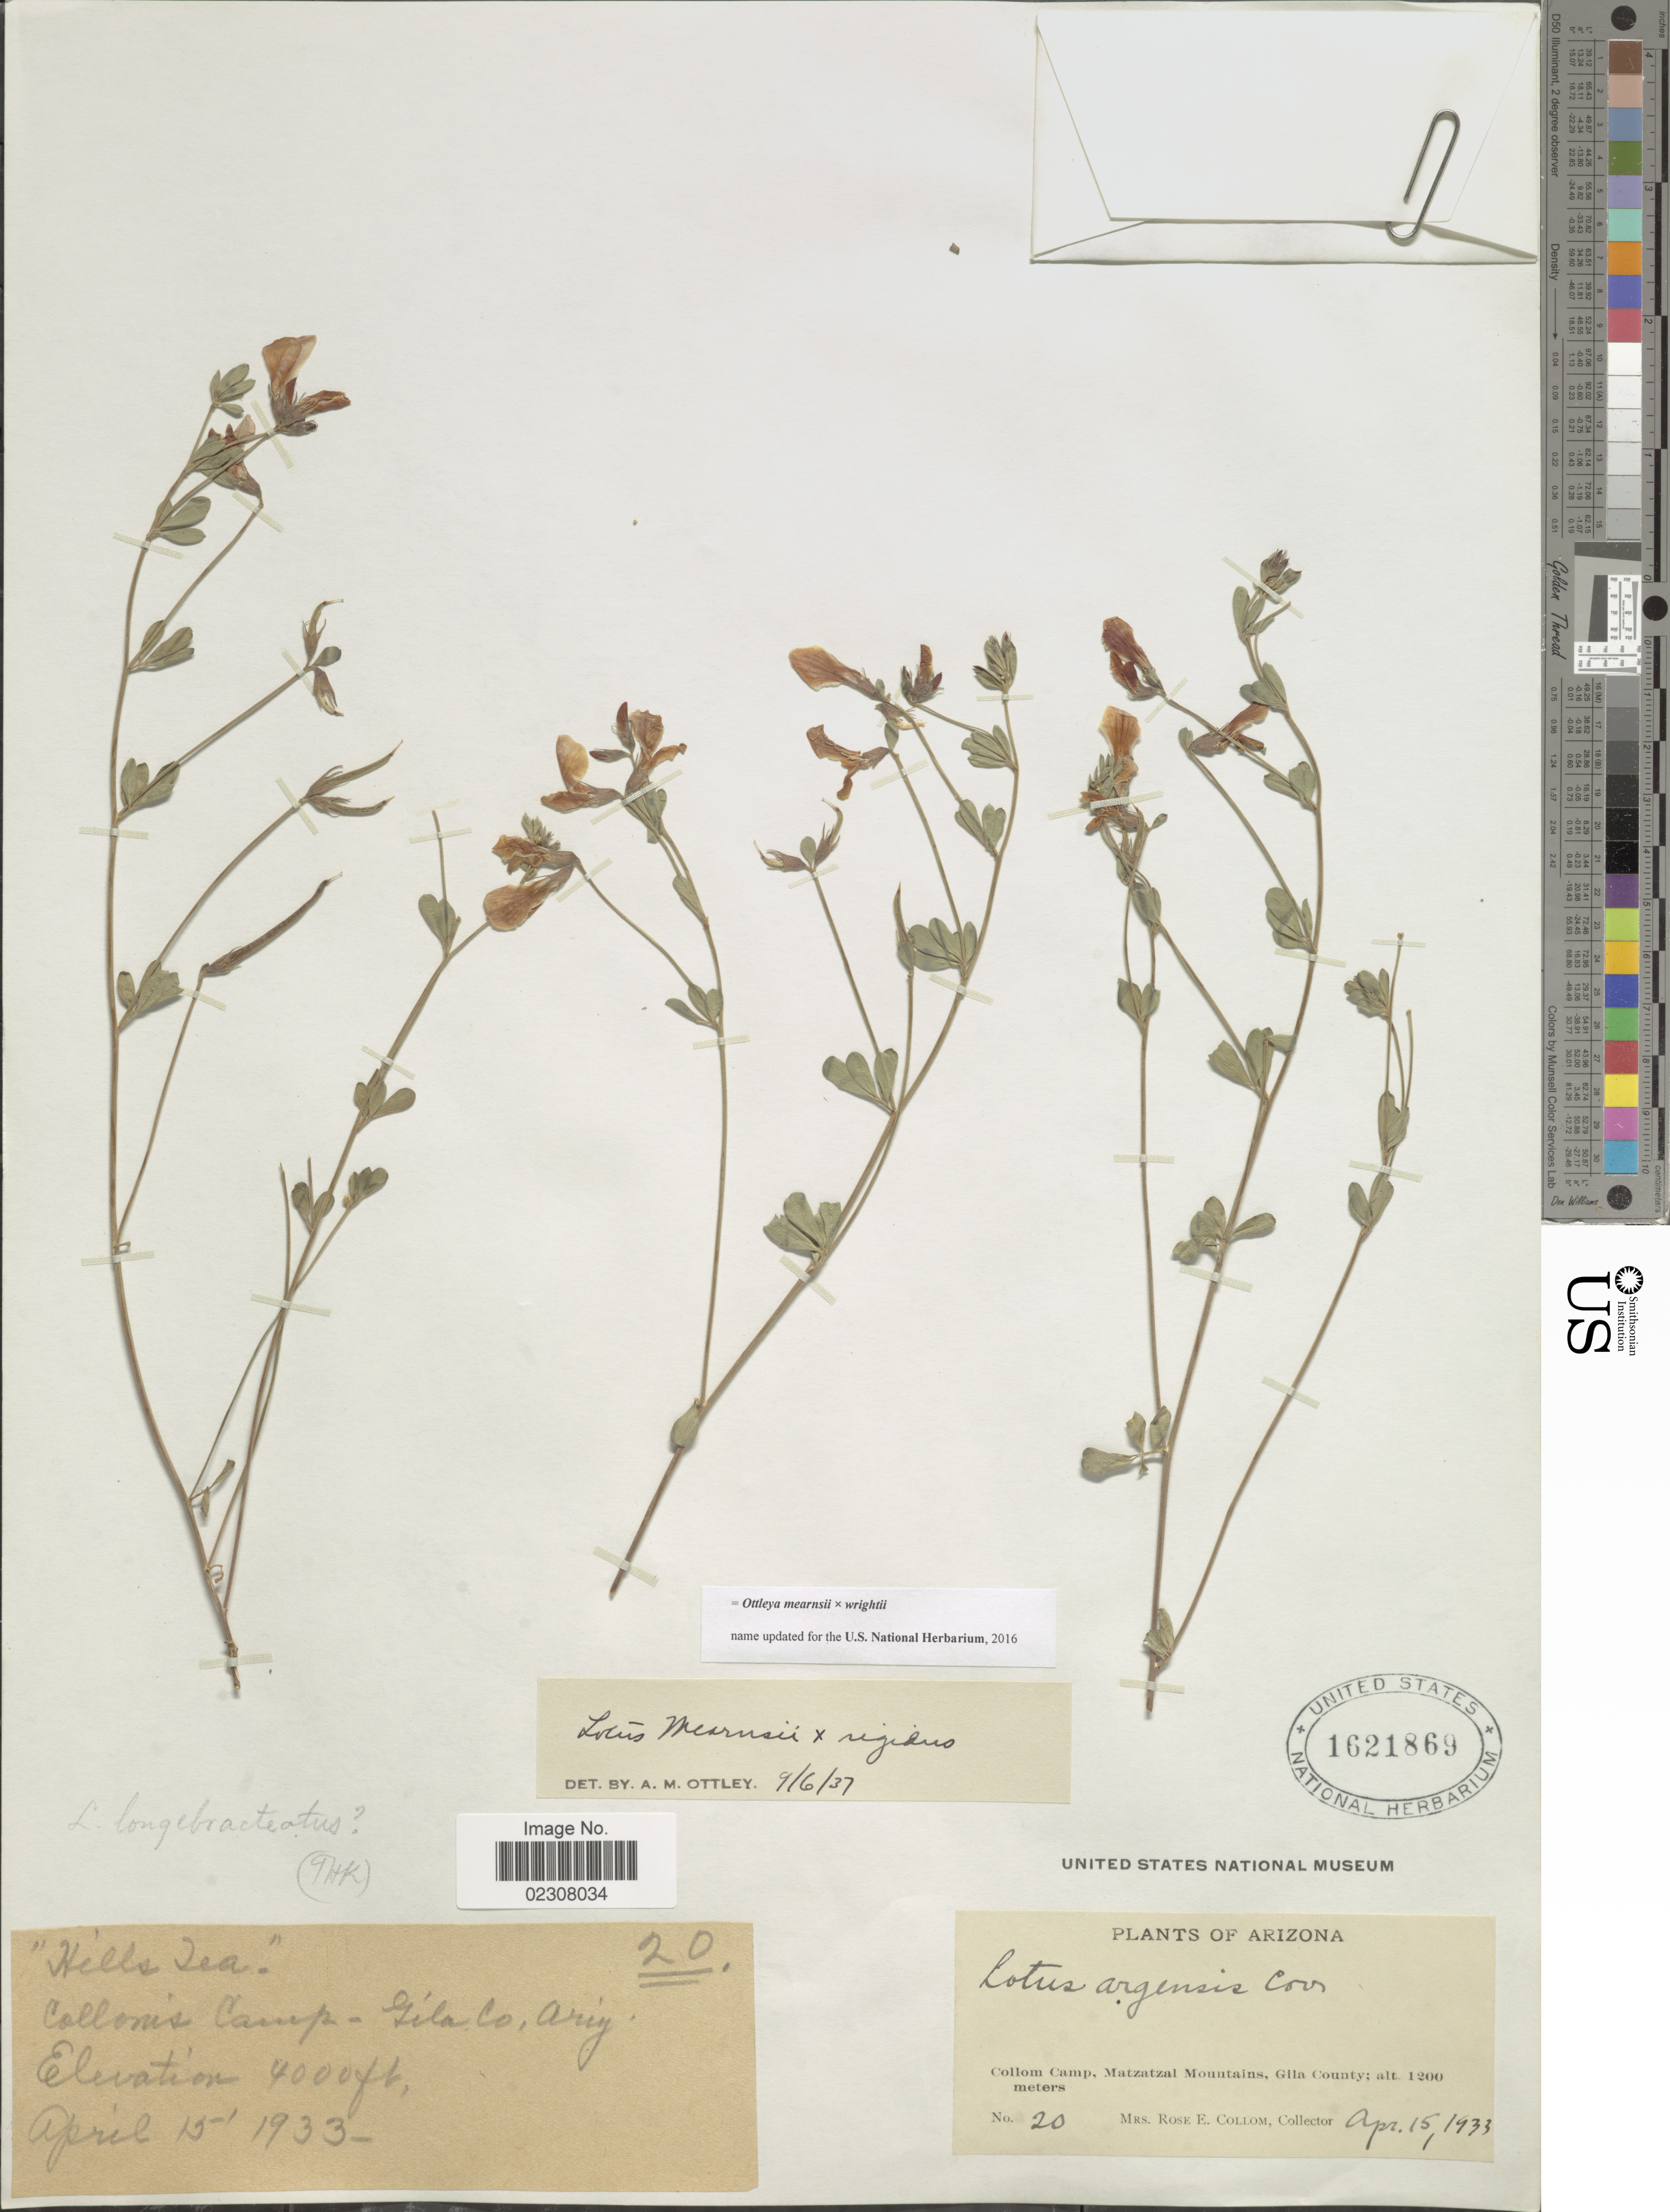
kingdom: Plantae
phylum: Tracheophyta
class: Magnoliopsida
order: Fabales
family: Fabaceae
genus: Ottleya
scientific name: Ottleya mearnsii x O. wrightii (A. Gray) D.D. Sokoloff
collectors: R. E. Collom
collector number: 20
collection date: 1933-04-15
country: United States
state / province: Arizona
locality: Collom Camp, Matzatzal Mountains, Gilla County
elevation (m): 1200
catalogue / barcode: US 1621869